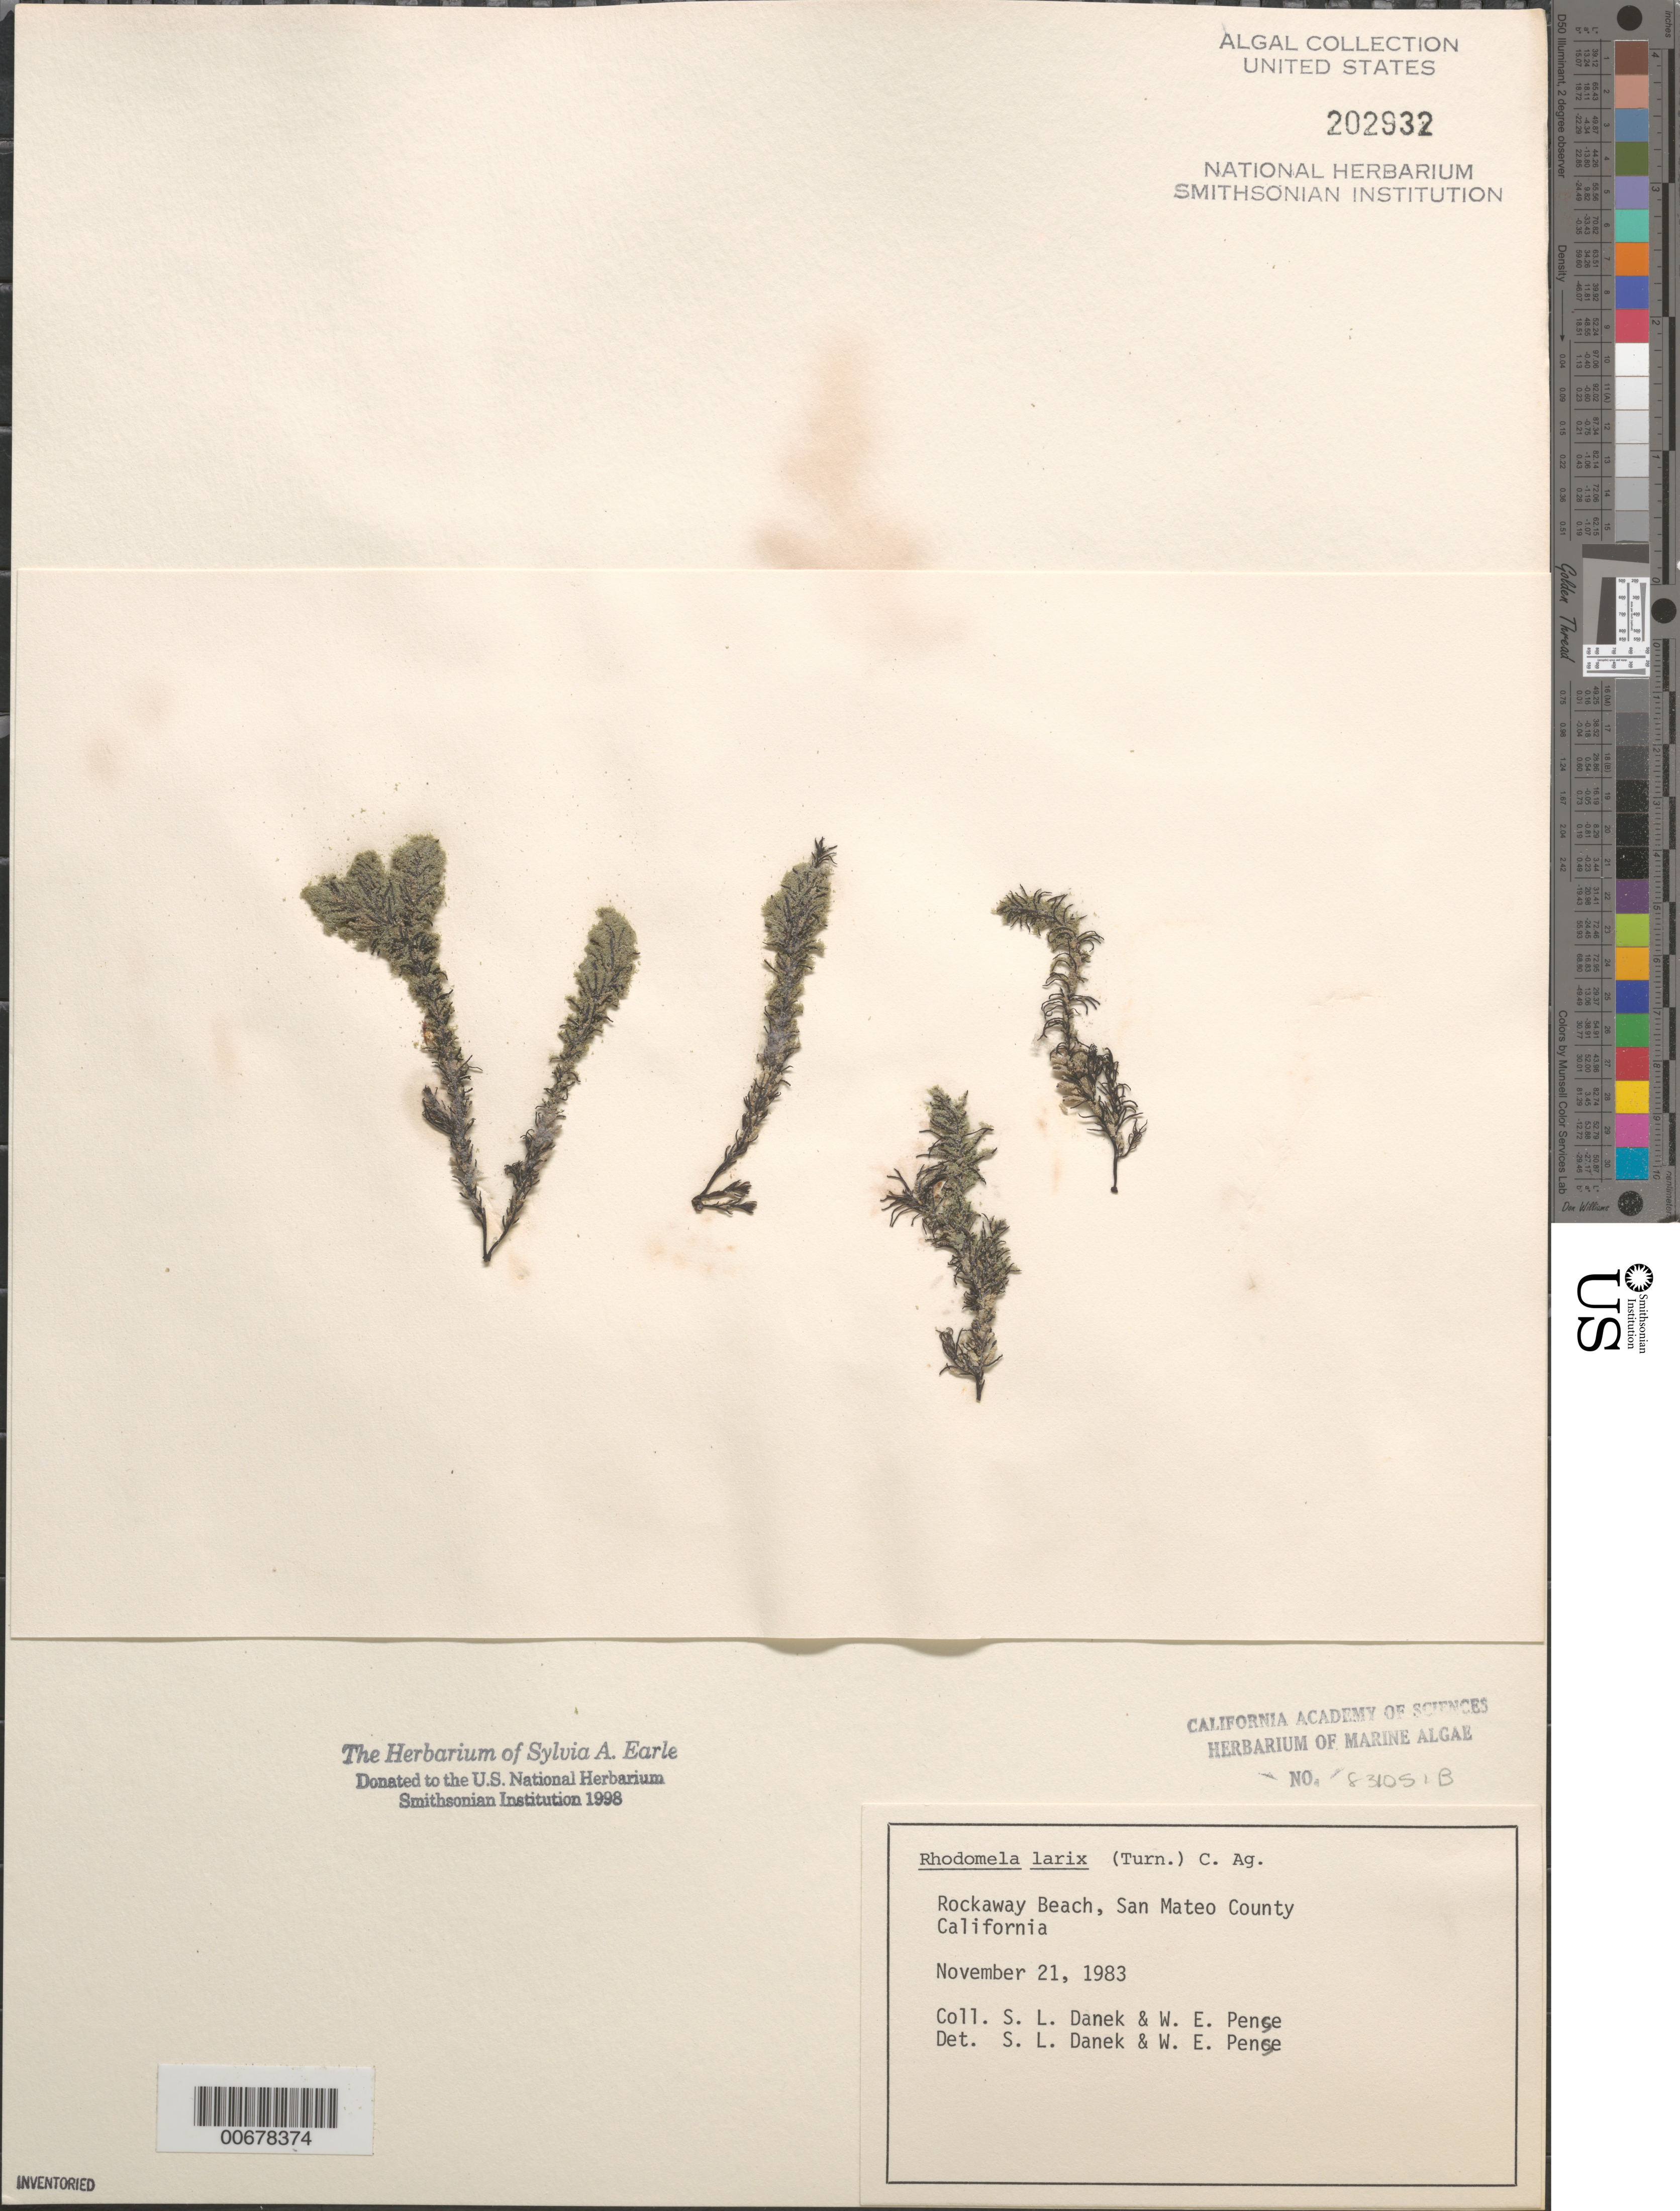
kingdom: Plantae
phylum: Rhodophyta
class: Florideophyceae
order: Ceramiales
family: Rhodomelaceae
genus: Osmundea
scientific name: Osmundea spectabilis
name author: (Postels & Rupr.) K.W. Nam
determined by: Algae name updating Project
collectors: S. Danek & W. Pense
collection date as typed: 21 Nov 1983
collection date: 1983-11-21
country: United States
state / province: California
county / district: San Mateo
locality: Rockaway Beach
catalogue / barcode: US 202932